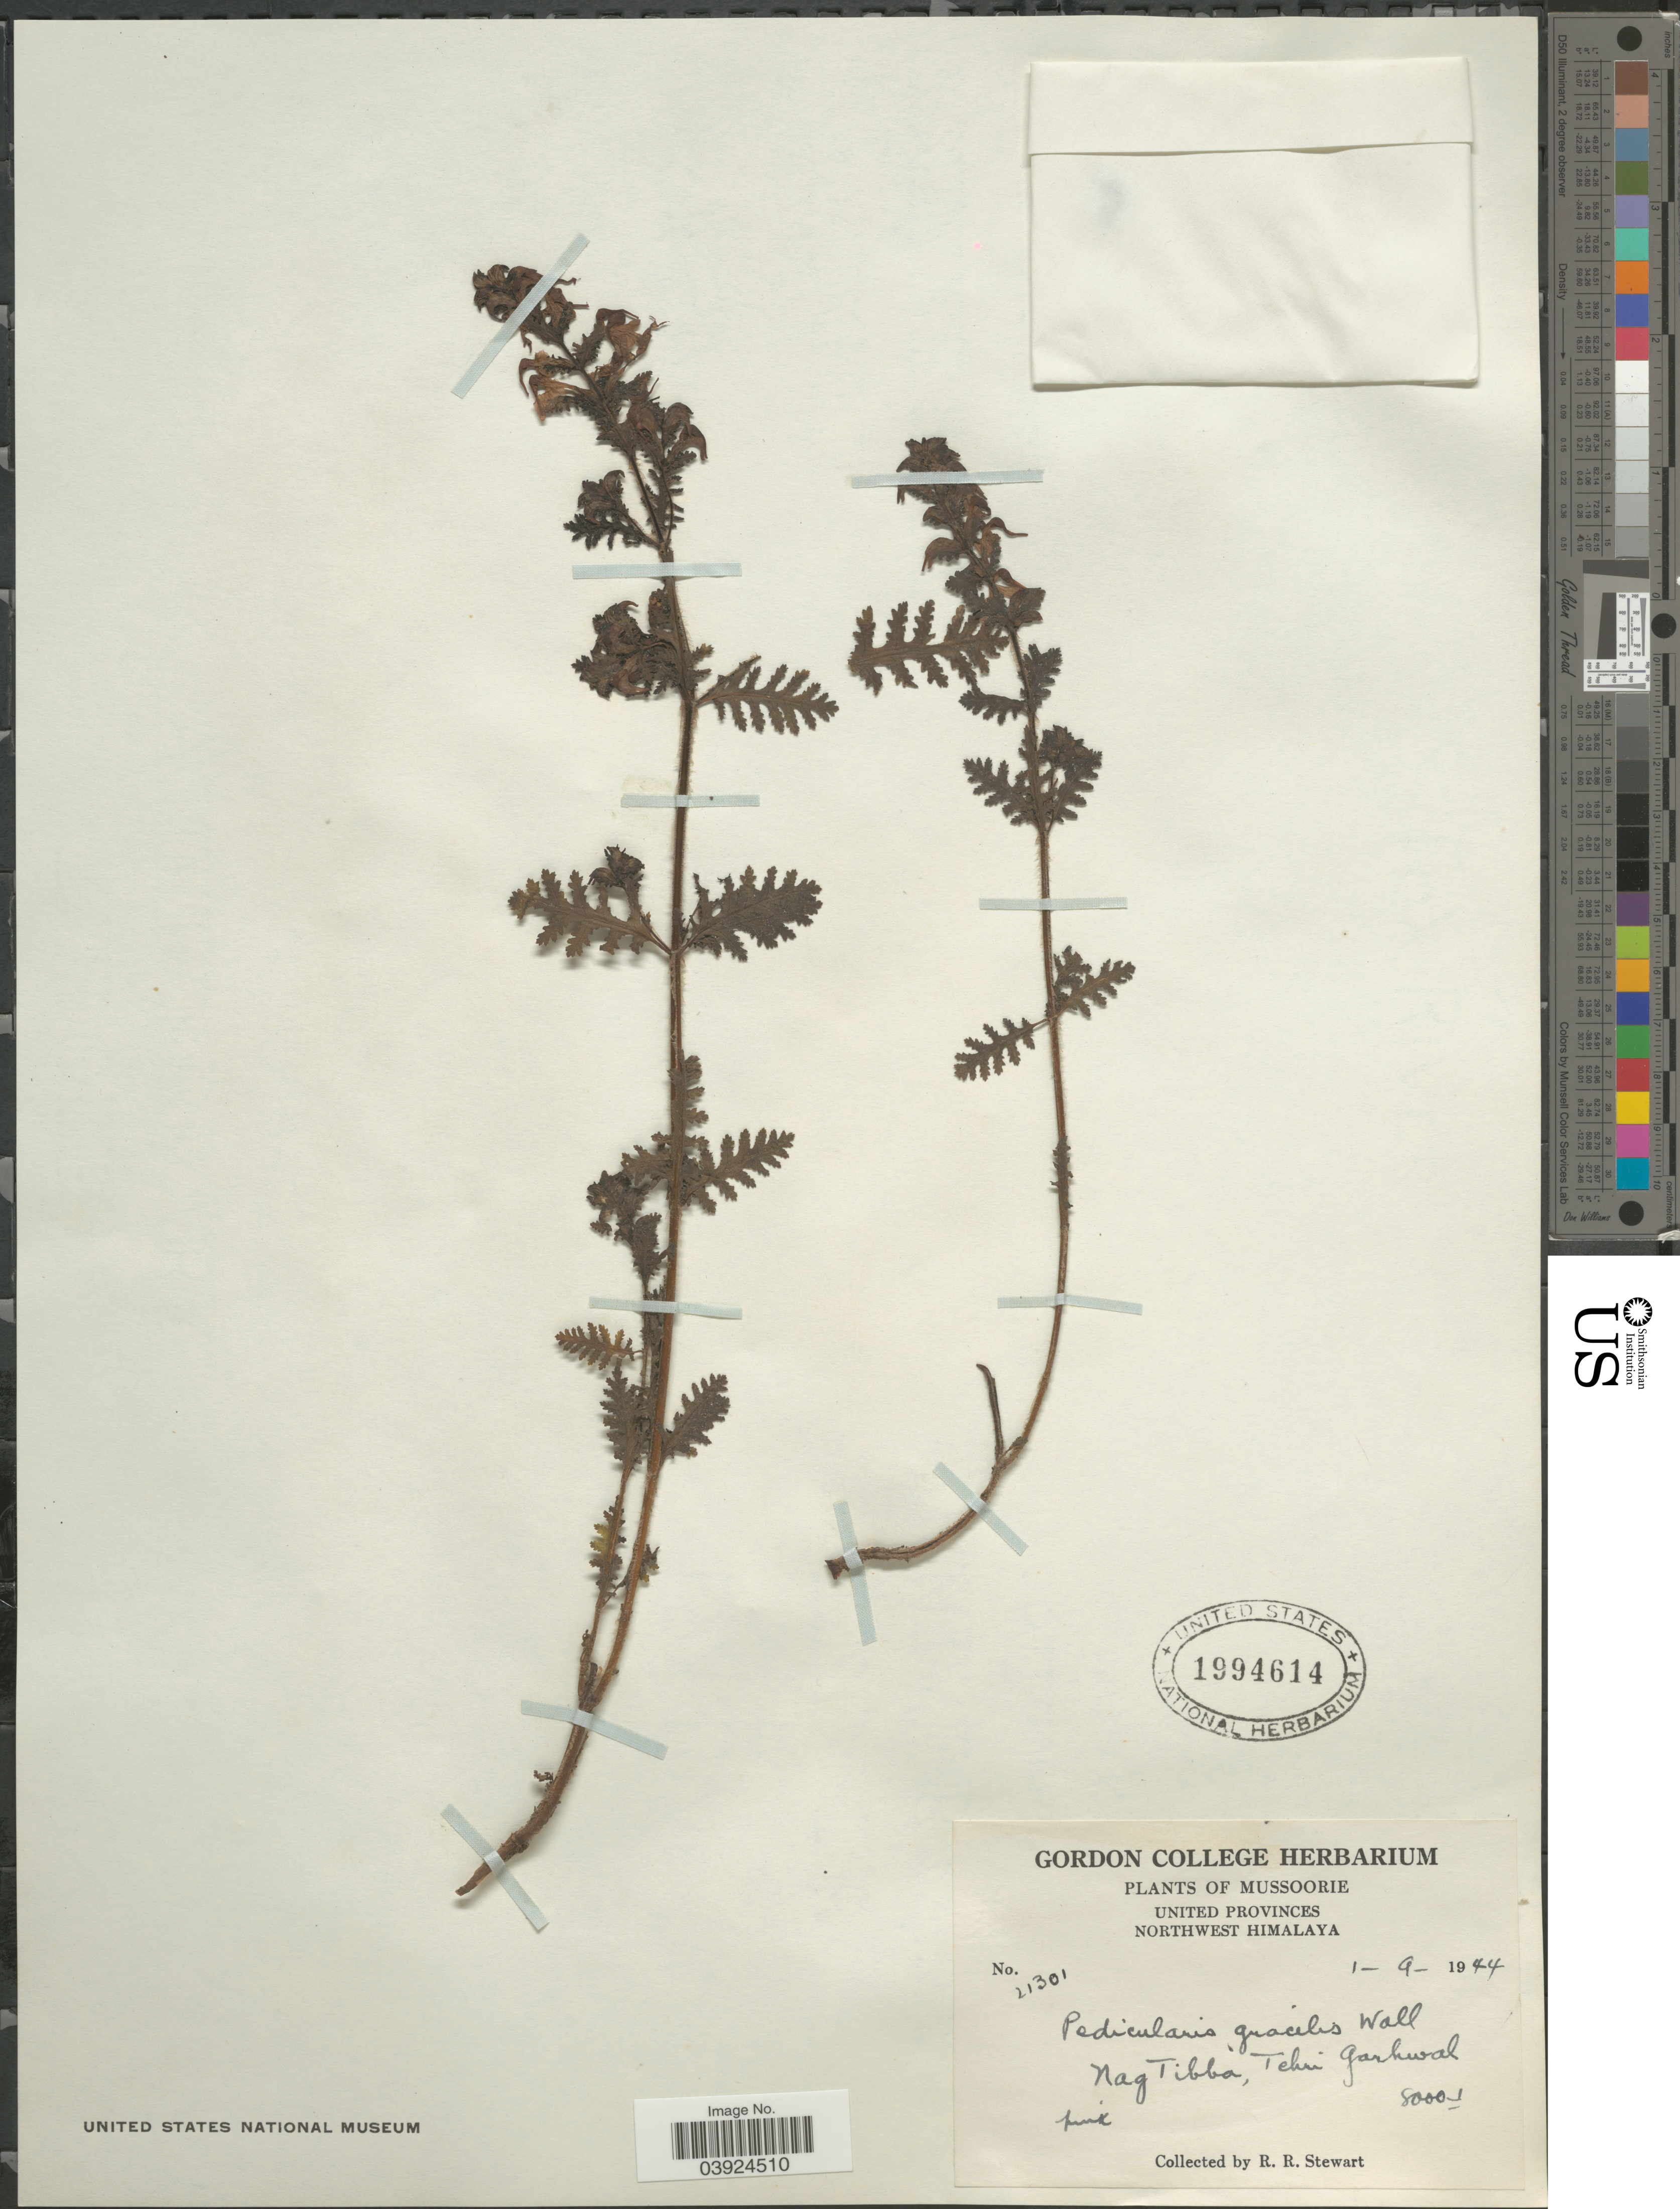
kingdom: Plantae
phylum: Tracheophyta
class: Magnoliopsida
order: Lamiales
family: Orobanchaceae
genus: Pedicularis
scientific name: Pedicularis gracilis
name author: Wall. ex Benth.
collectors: R. Stewart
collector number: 21301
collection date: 1944-09-01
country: India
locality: Mussoorie. United Provinces. Northwest Himalaya. Nag Tibba, Tehri Garhwal.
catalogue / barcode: US 1994614